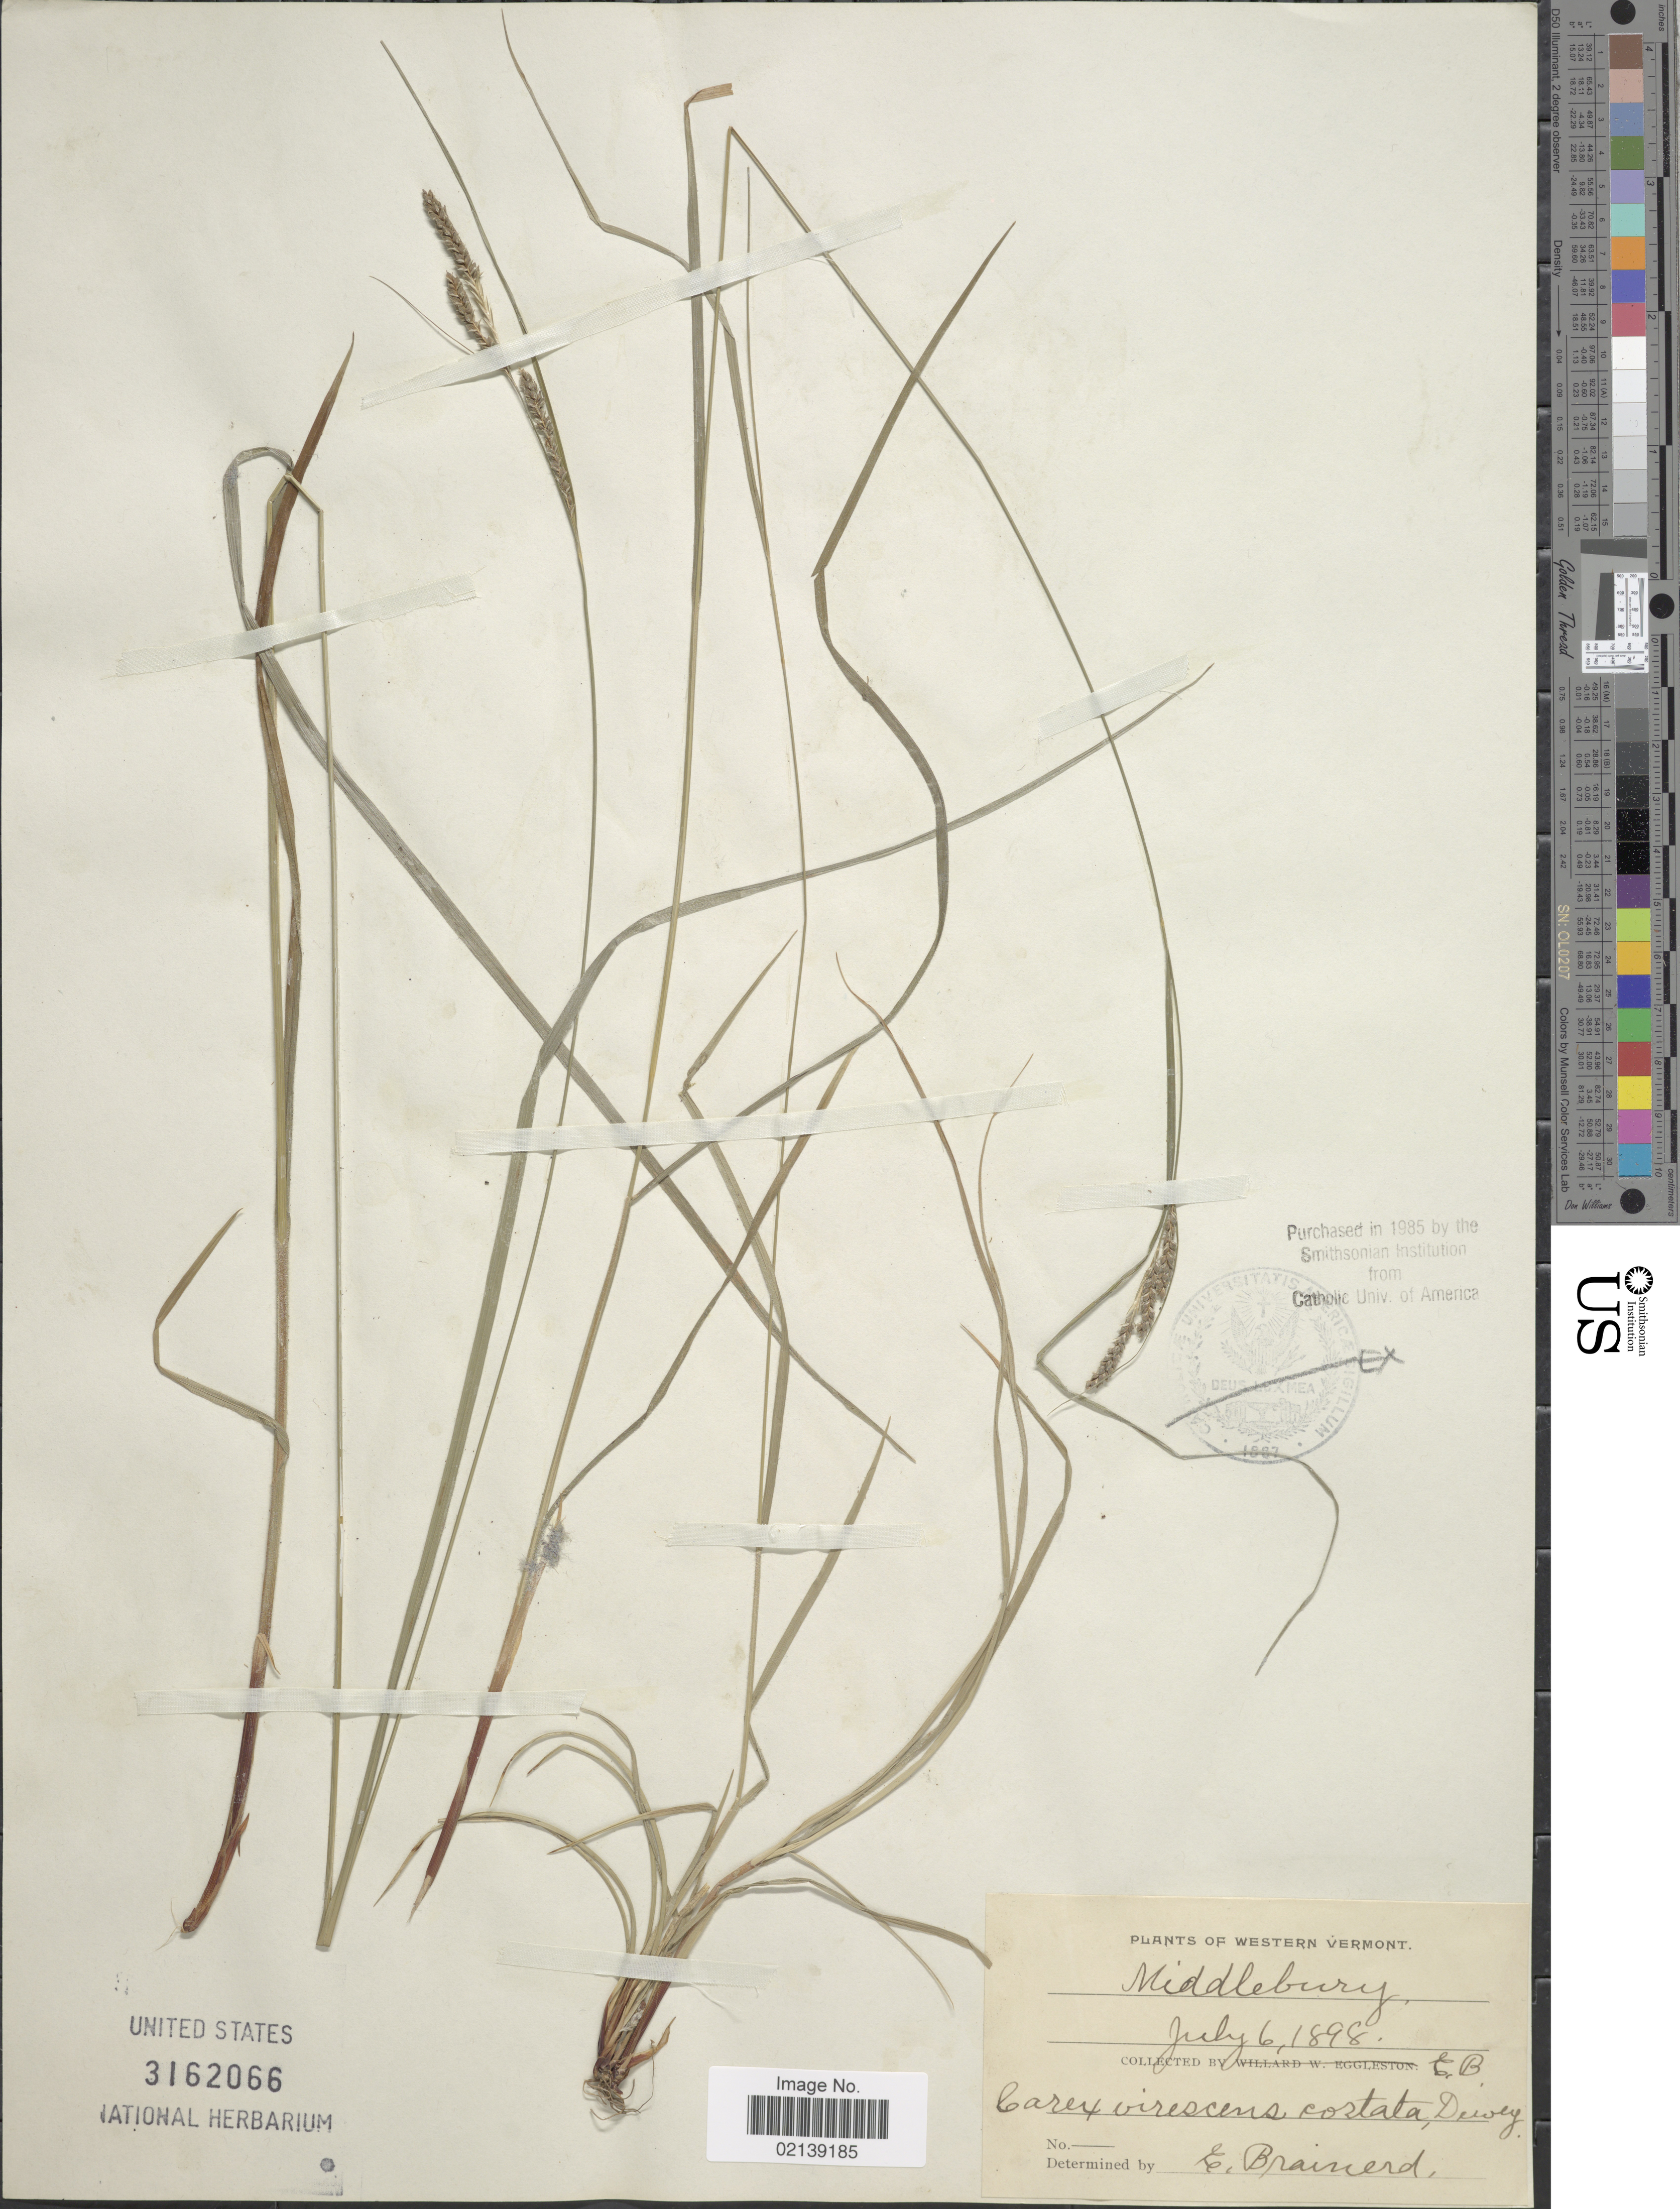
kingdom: Plantae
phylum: Tracheophyta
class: Liliopsida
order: Poales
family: Cyperaceae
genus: Carex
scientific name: Carex virescens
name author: Muhl. ex Willd.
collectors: E. Brainerd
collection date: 1898-07-06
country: United States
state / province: Vermont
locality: Western Vermont, Middlebury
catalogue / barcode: US 3162066